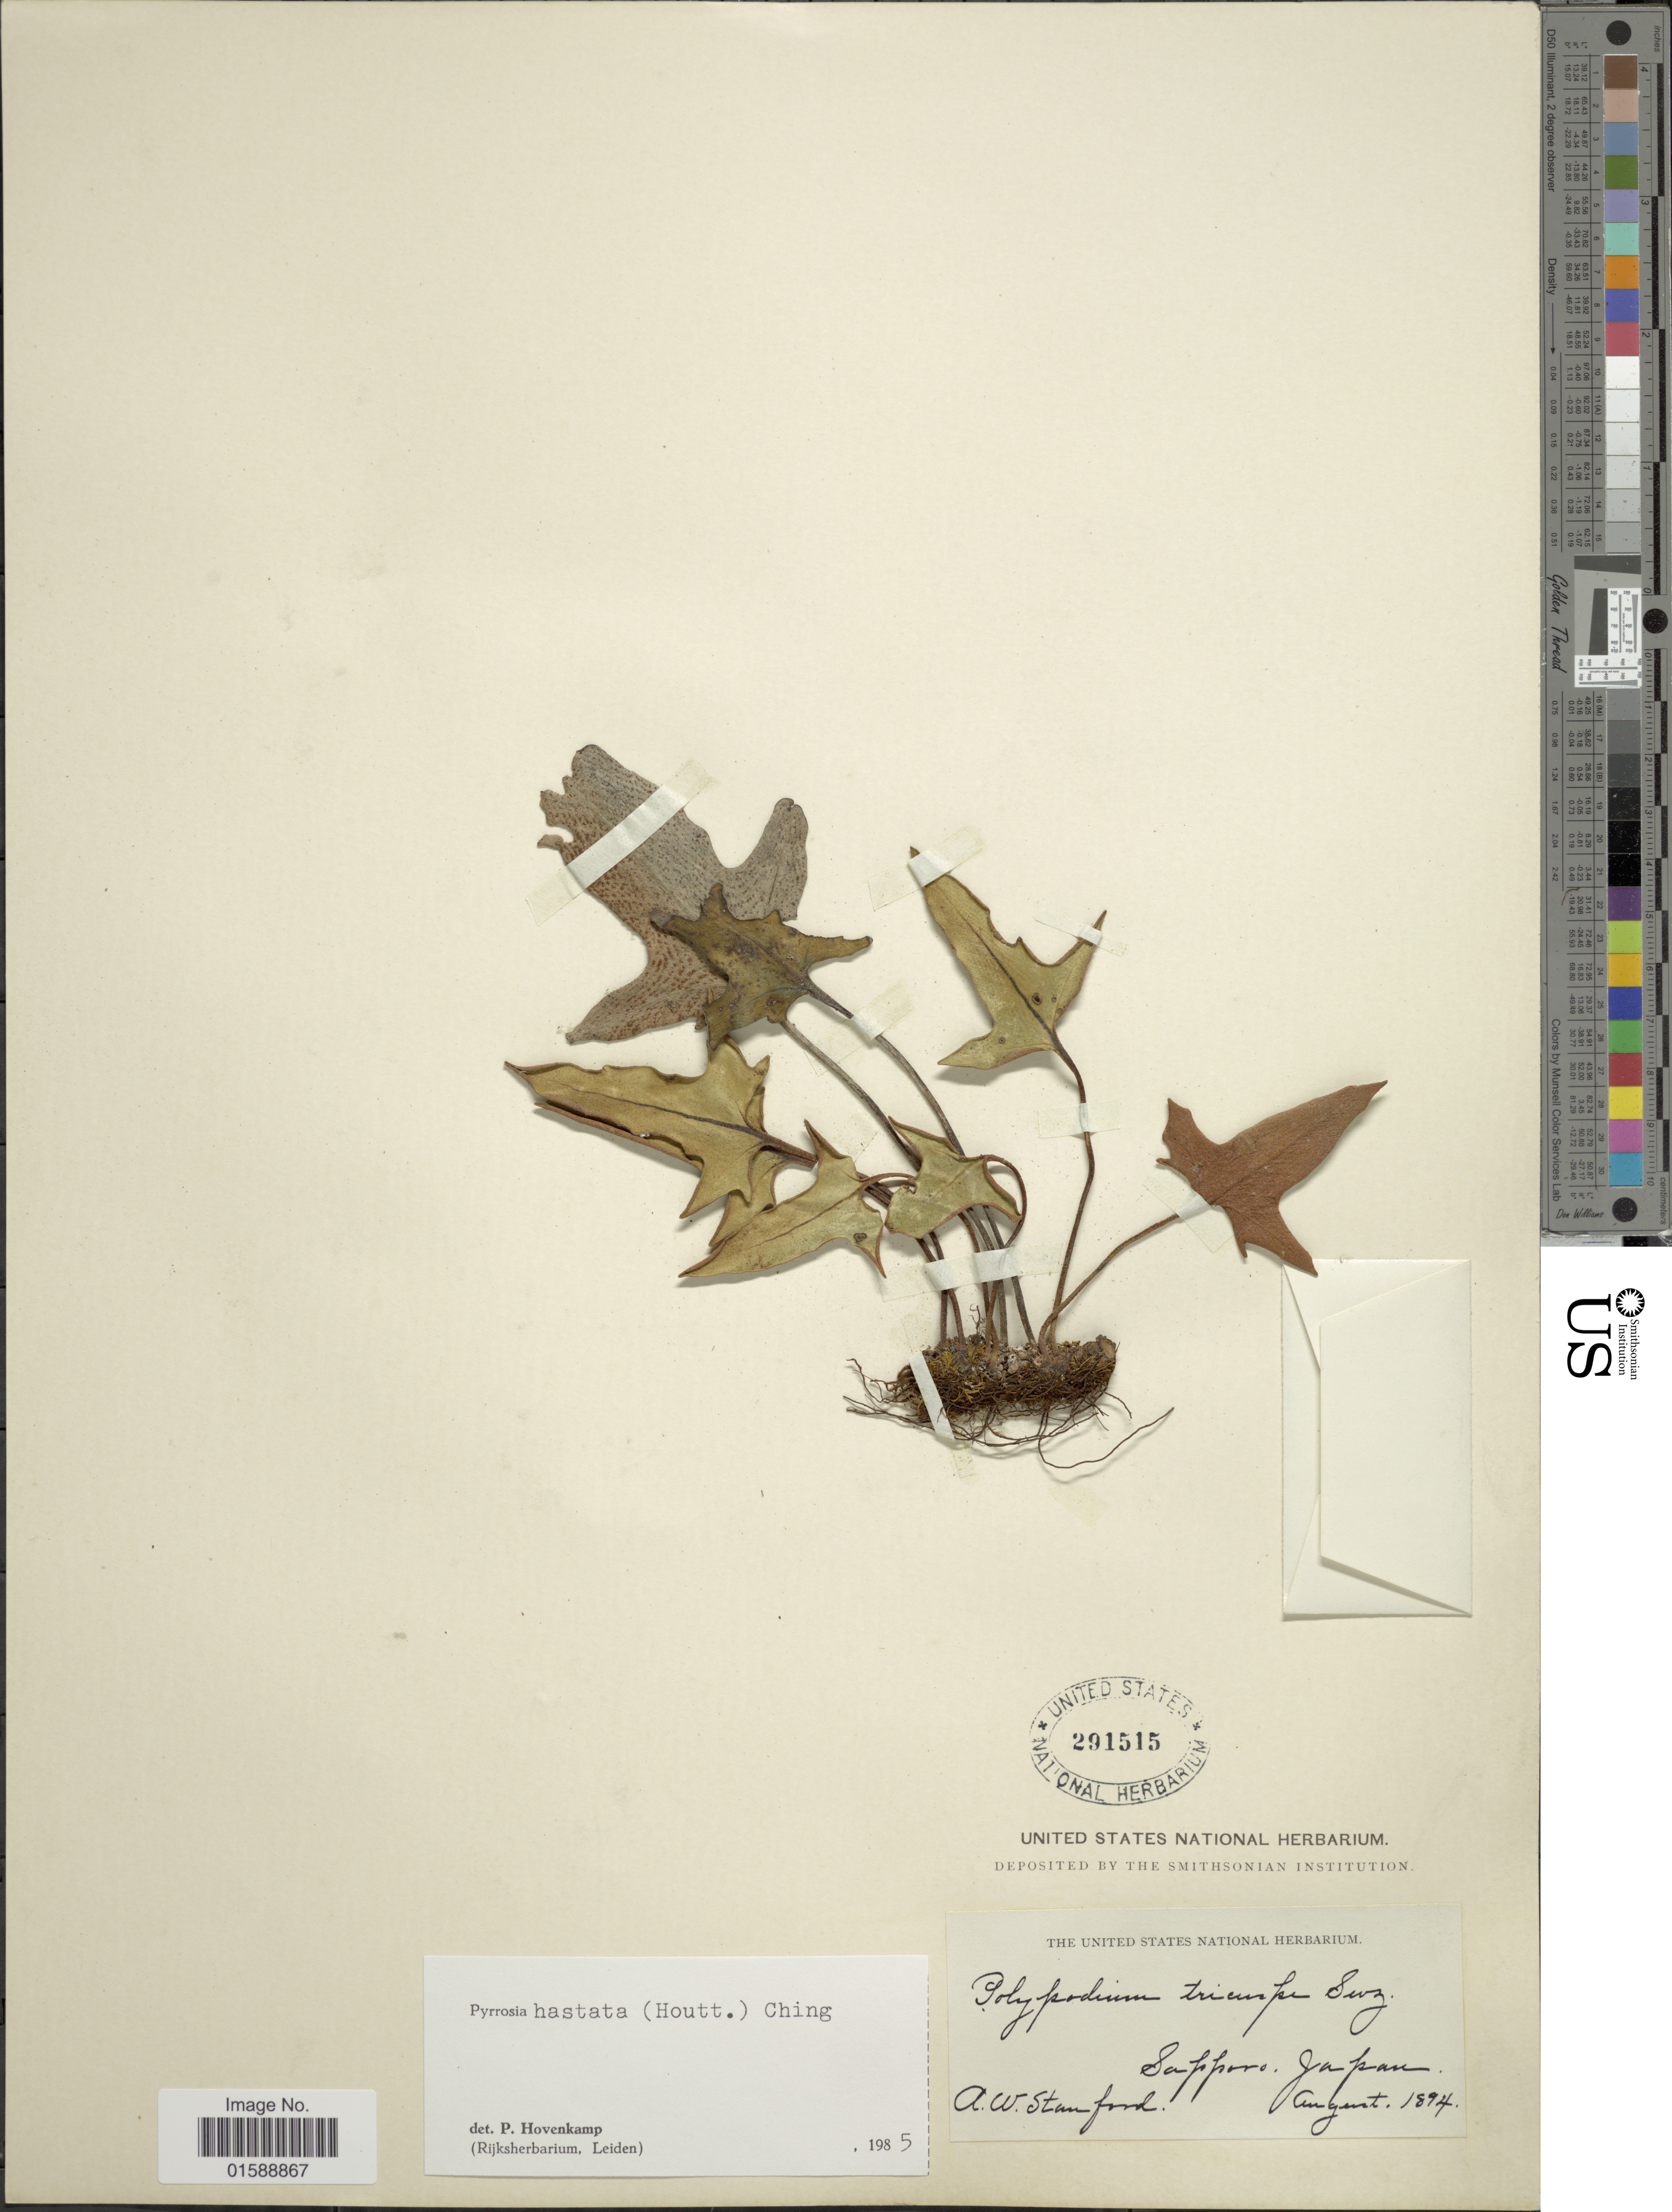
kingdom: Plantae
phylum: Tracheophyta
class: Polypodiopsida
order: Polypodiales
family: Polypodiaceae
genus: Pyrrosia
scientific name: Pyrrosia hastata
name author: (Houtt.) Ching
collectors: A. Stanford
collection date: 1894-08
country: Japan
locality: Sapporo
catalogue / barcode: US 291515